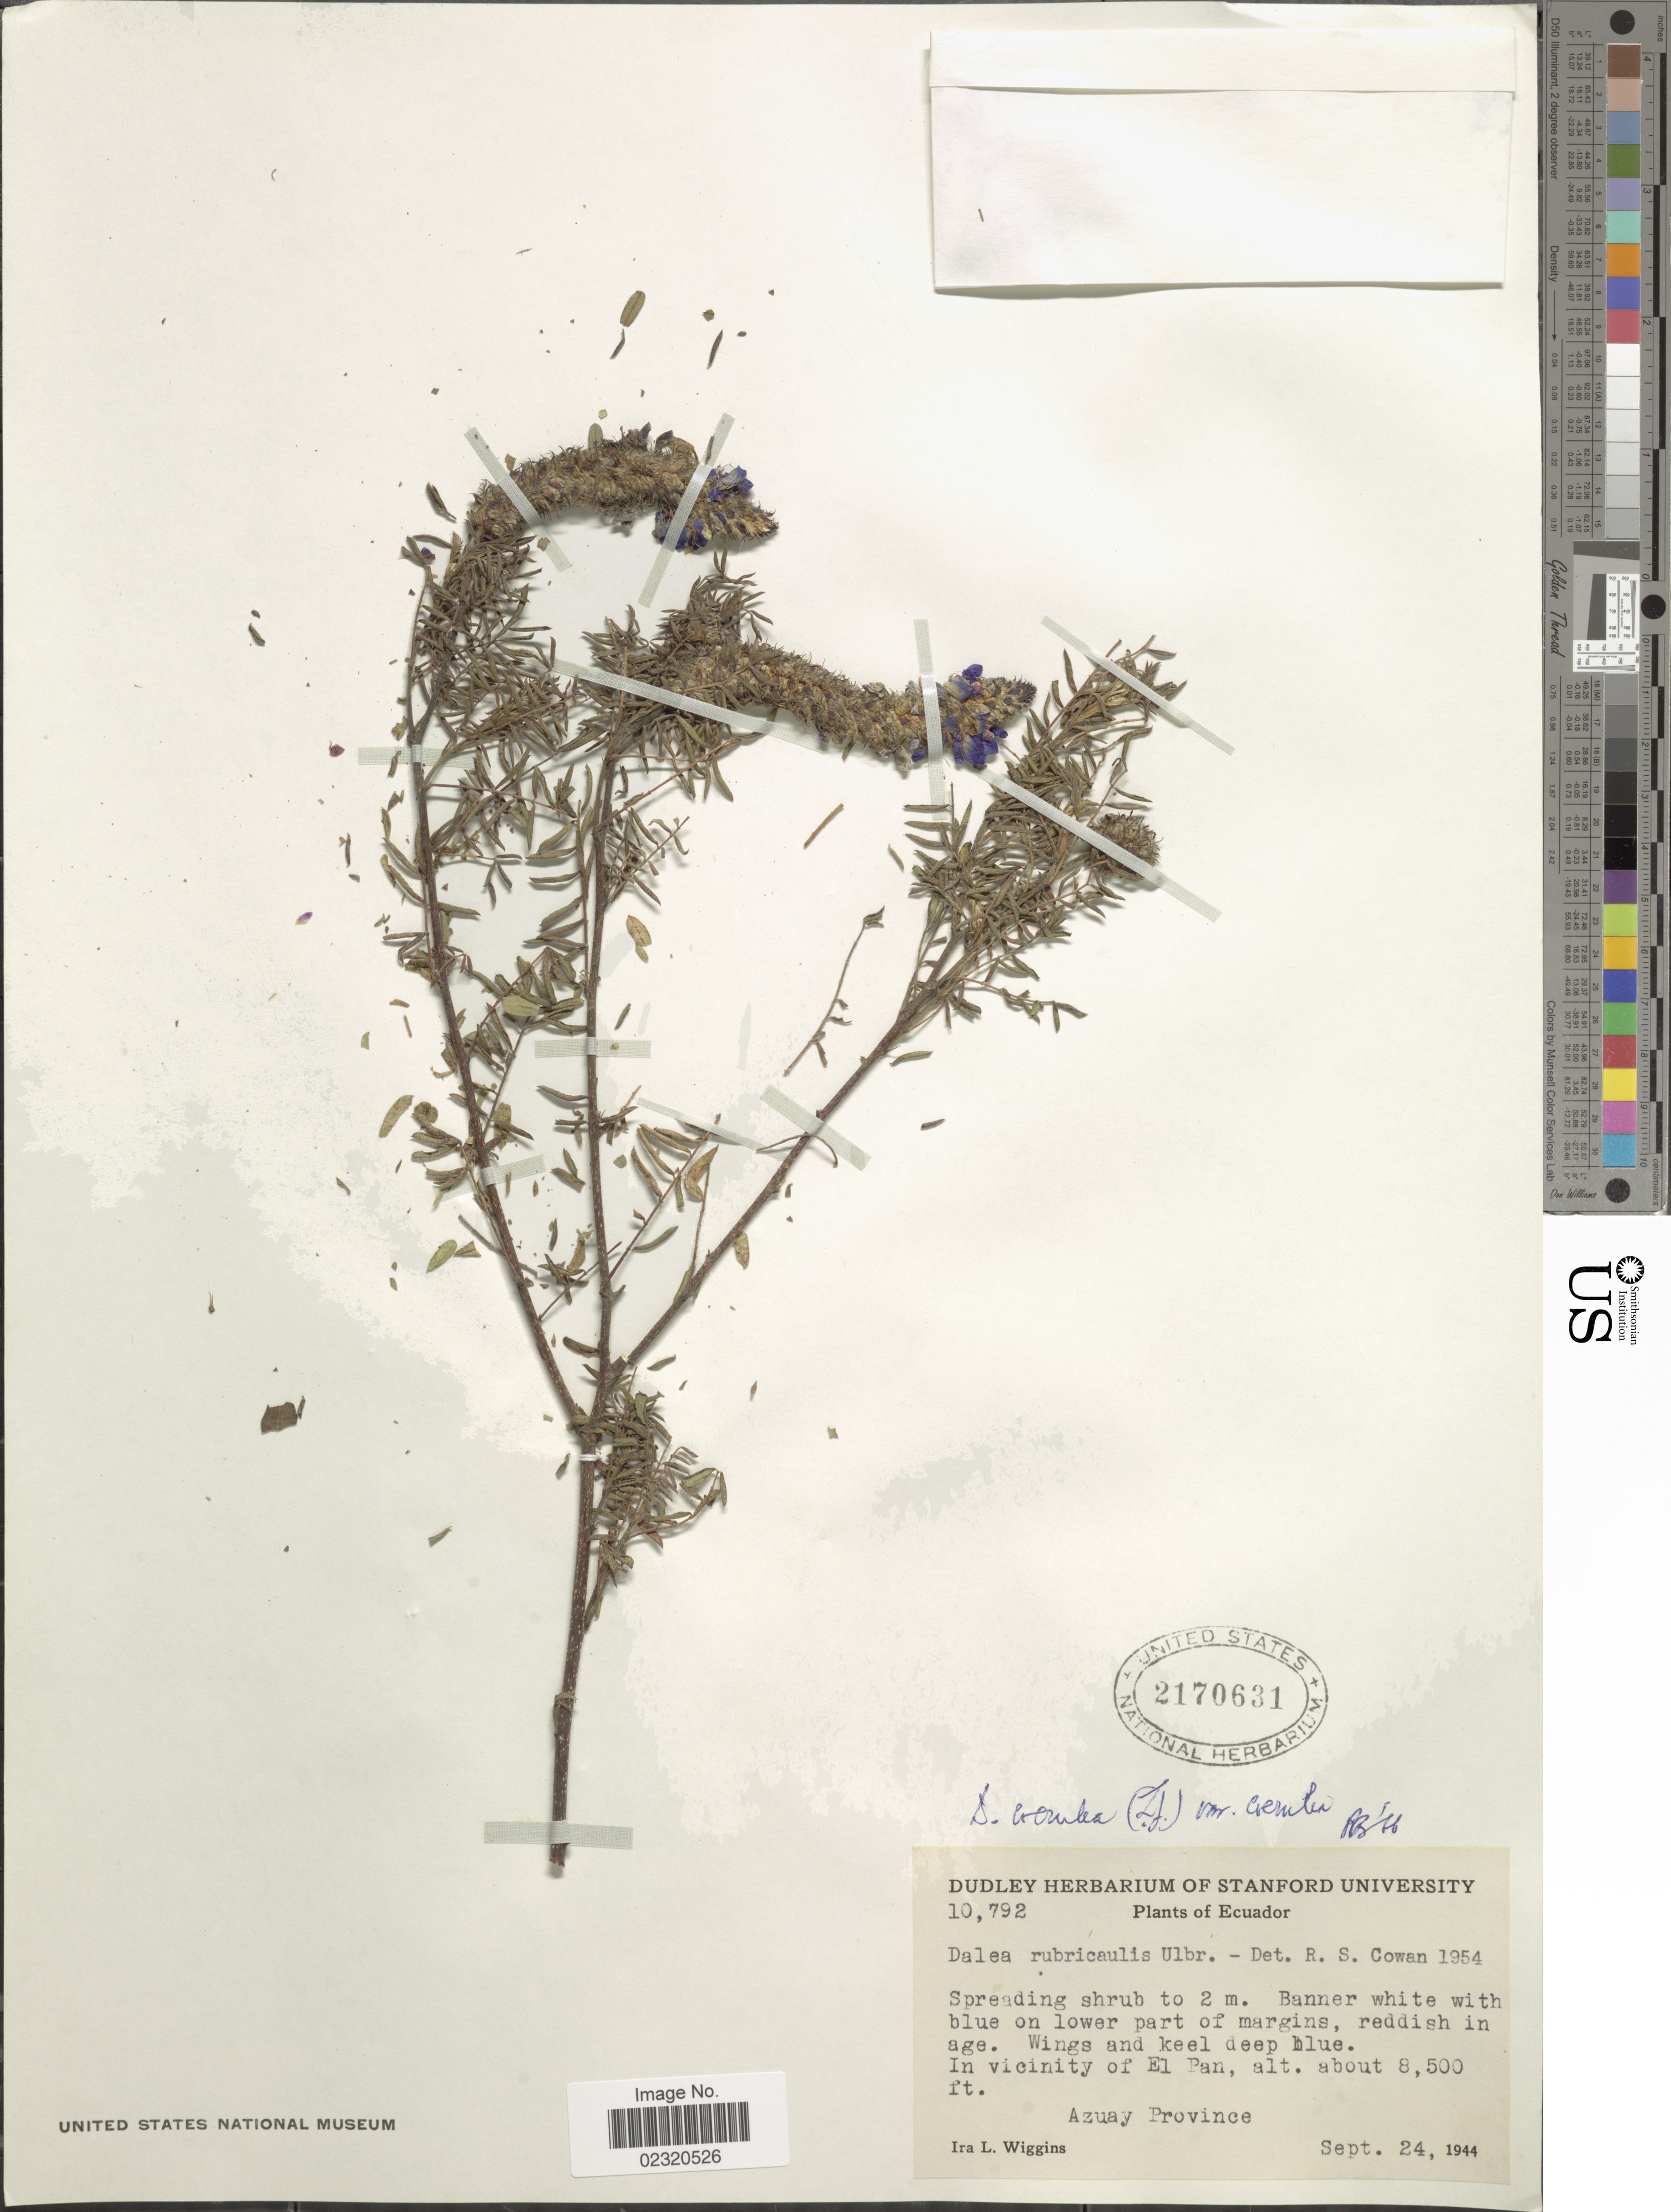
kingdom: Plantae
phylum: Tracheophyta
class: Magnoliopsida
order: Fabales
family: Fabaceae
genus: Dalea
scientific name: Dalea coerulea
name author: (L. f.) Schinz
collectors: I. L. Wiggins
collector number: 10792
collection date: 1944-09-24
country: Ecuador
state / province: Azuay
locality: Vicinity of El Pan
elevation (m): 2591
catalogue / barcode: US 2170631